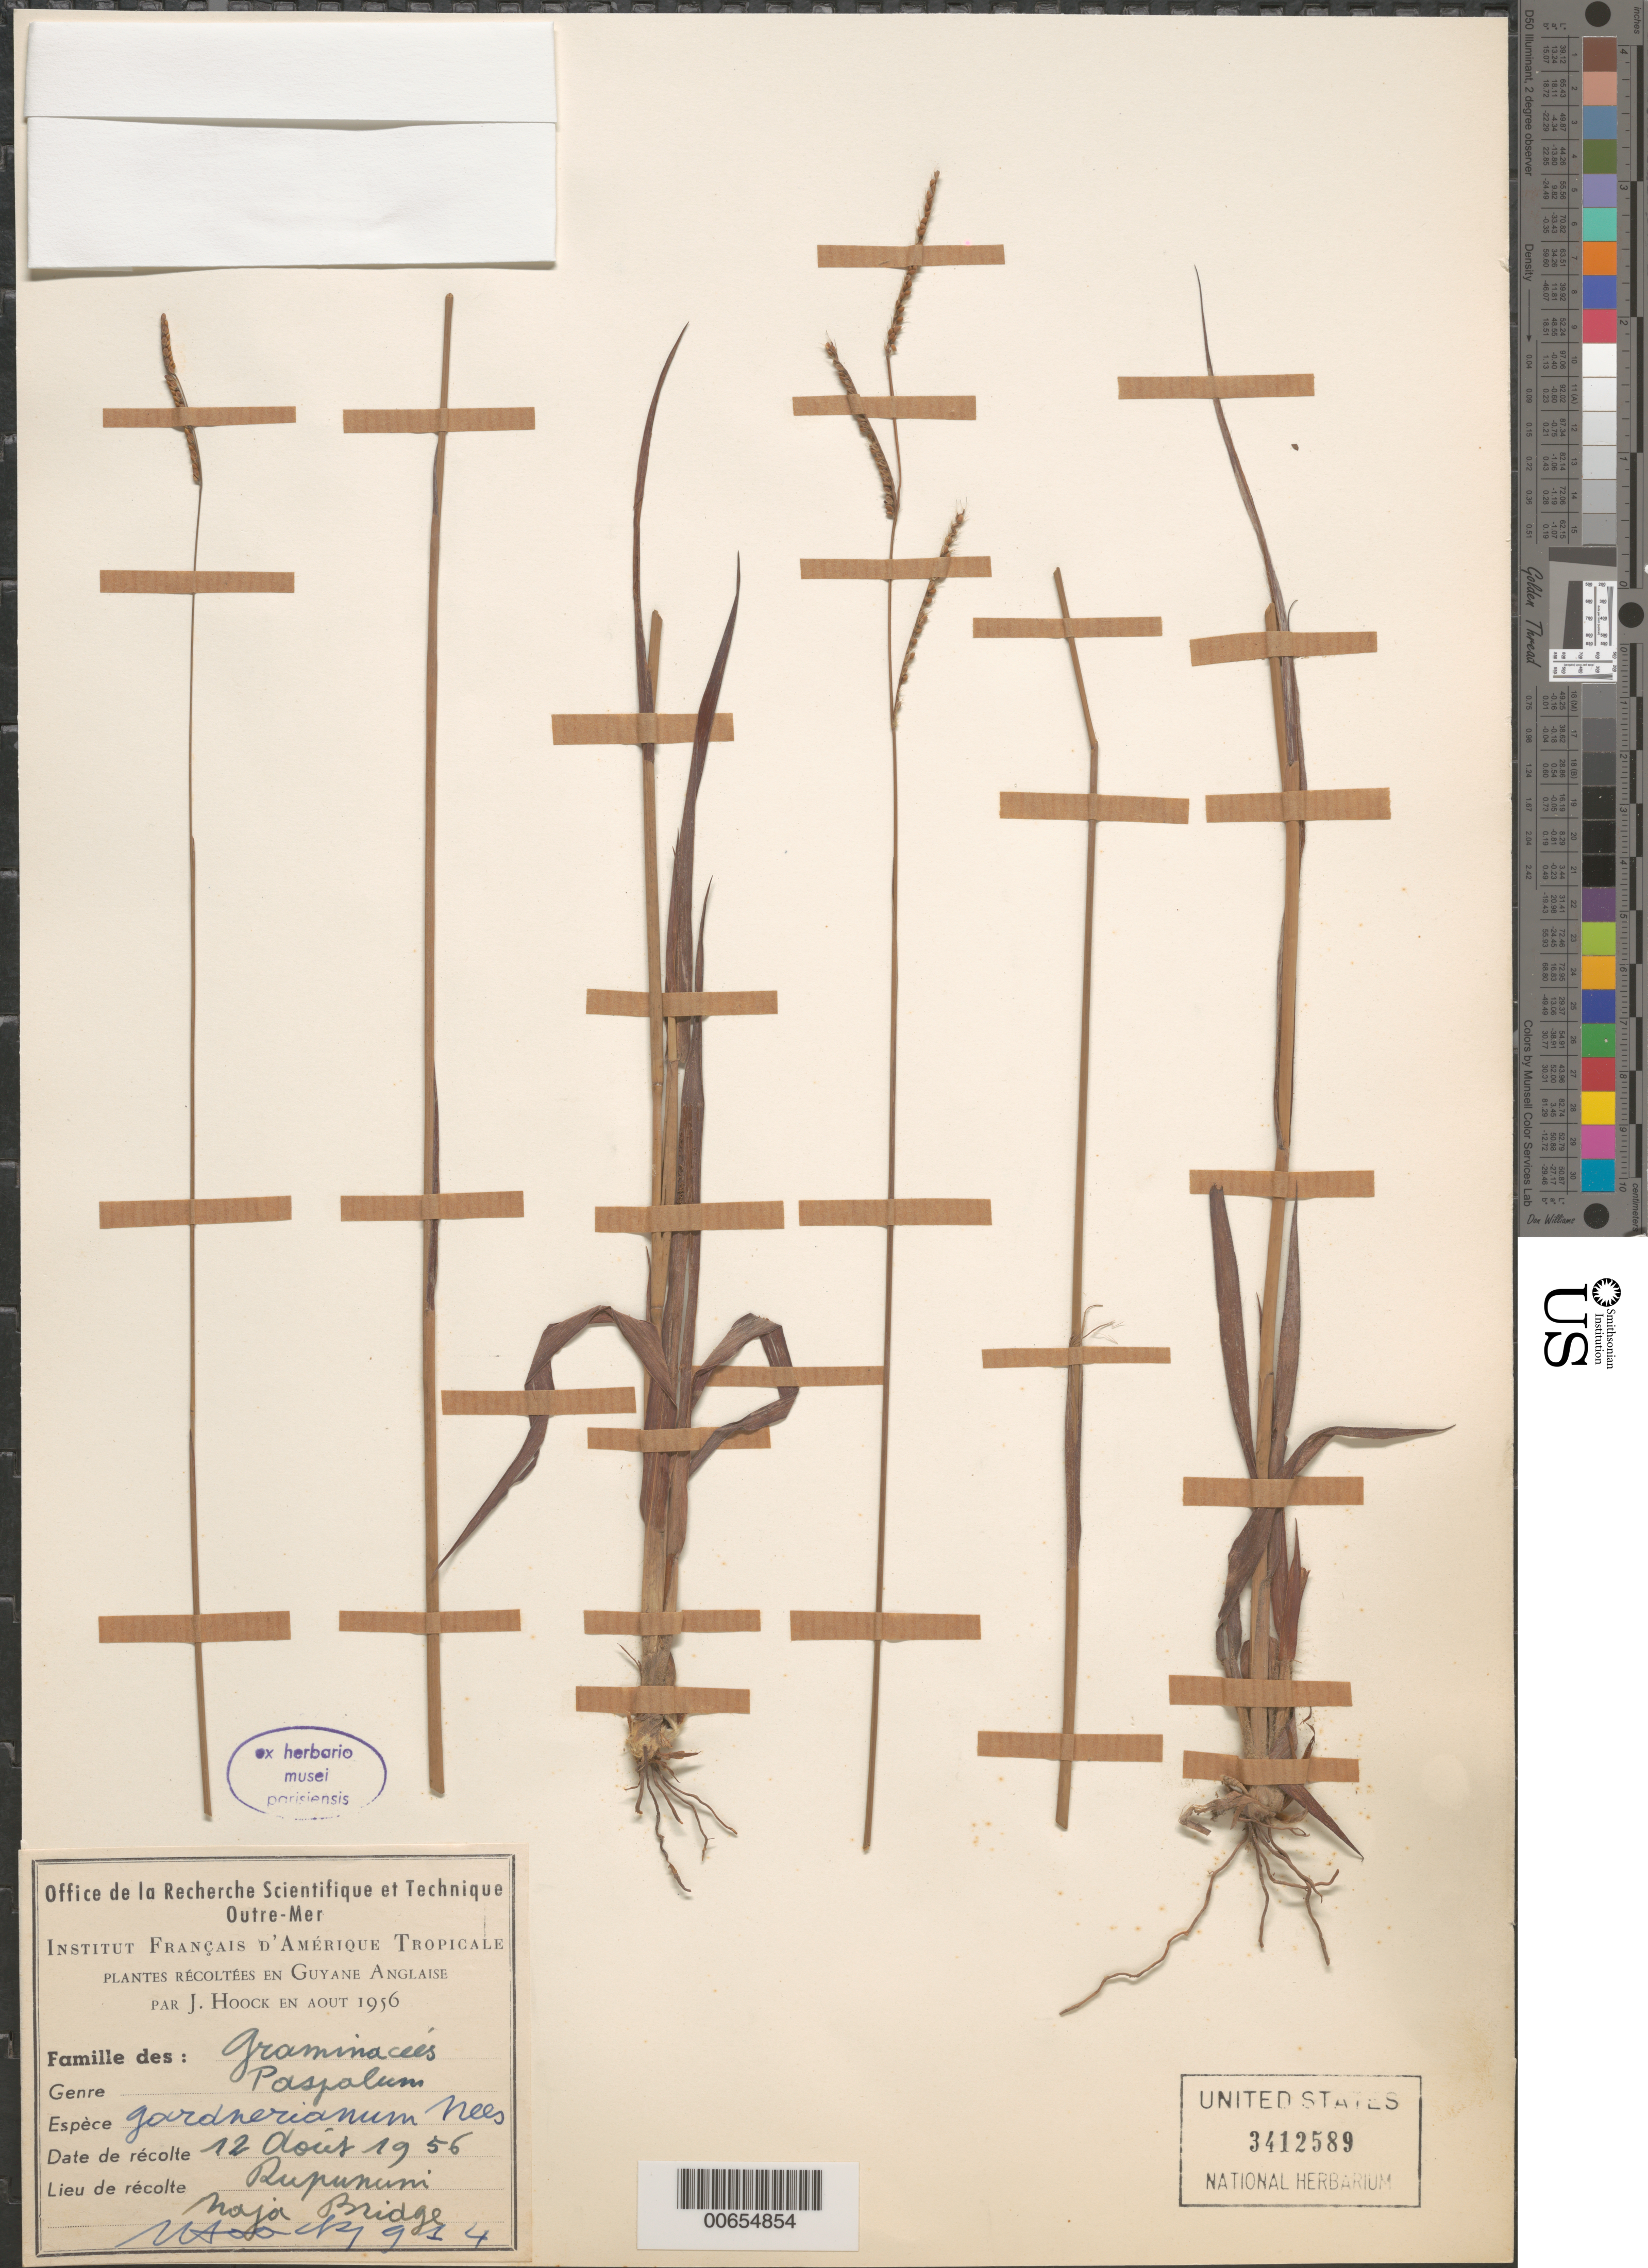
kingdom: Plantae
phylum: Tracheophyta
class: Liliopsida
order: Poales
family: Poaceae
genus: Paspalum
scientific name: Paspalum gardnerianum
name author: Nees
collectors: J. Hoock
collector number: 914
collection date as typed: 12-Aug-56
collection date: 1956-08-12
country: Guyana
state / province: U. Takutu-U. Essequibo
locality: Rupununi, Route de Naja Bridge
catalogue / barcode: US 3412589